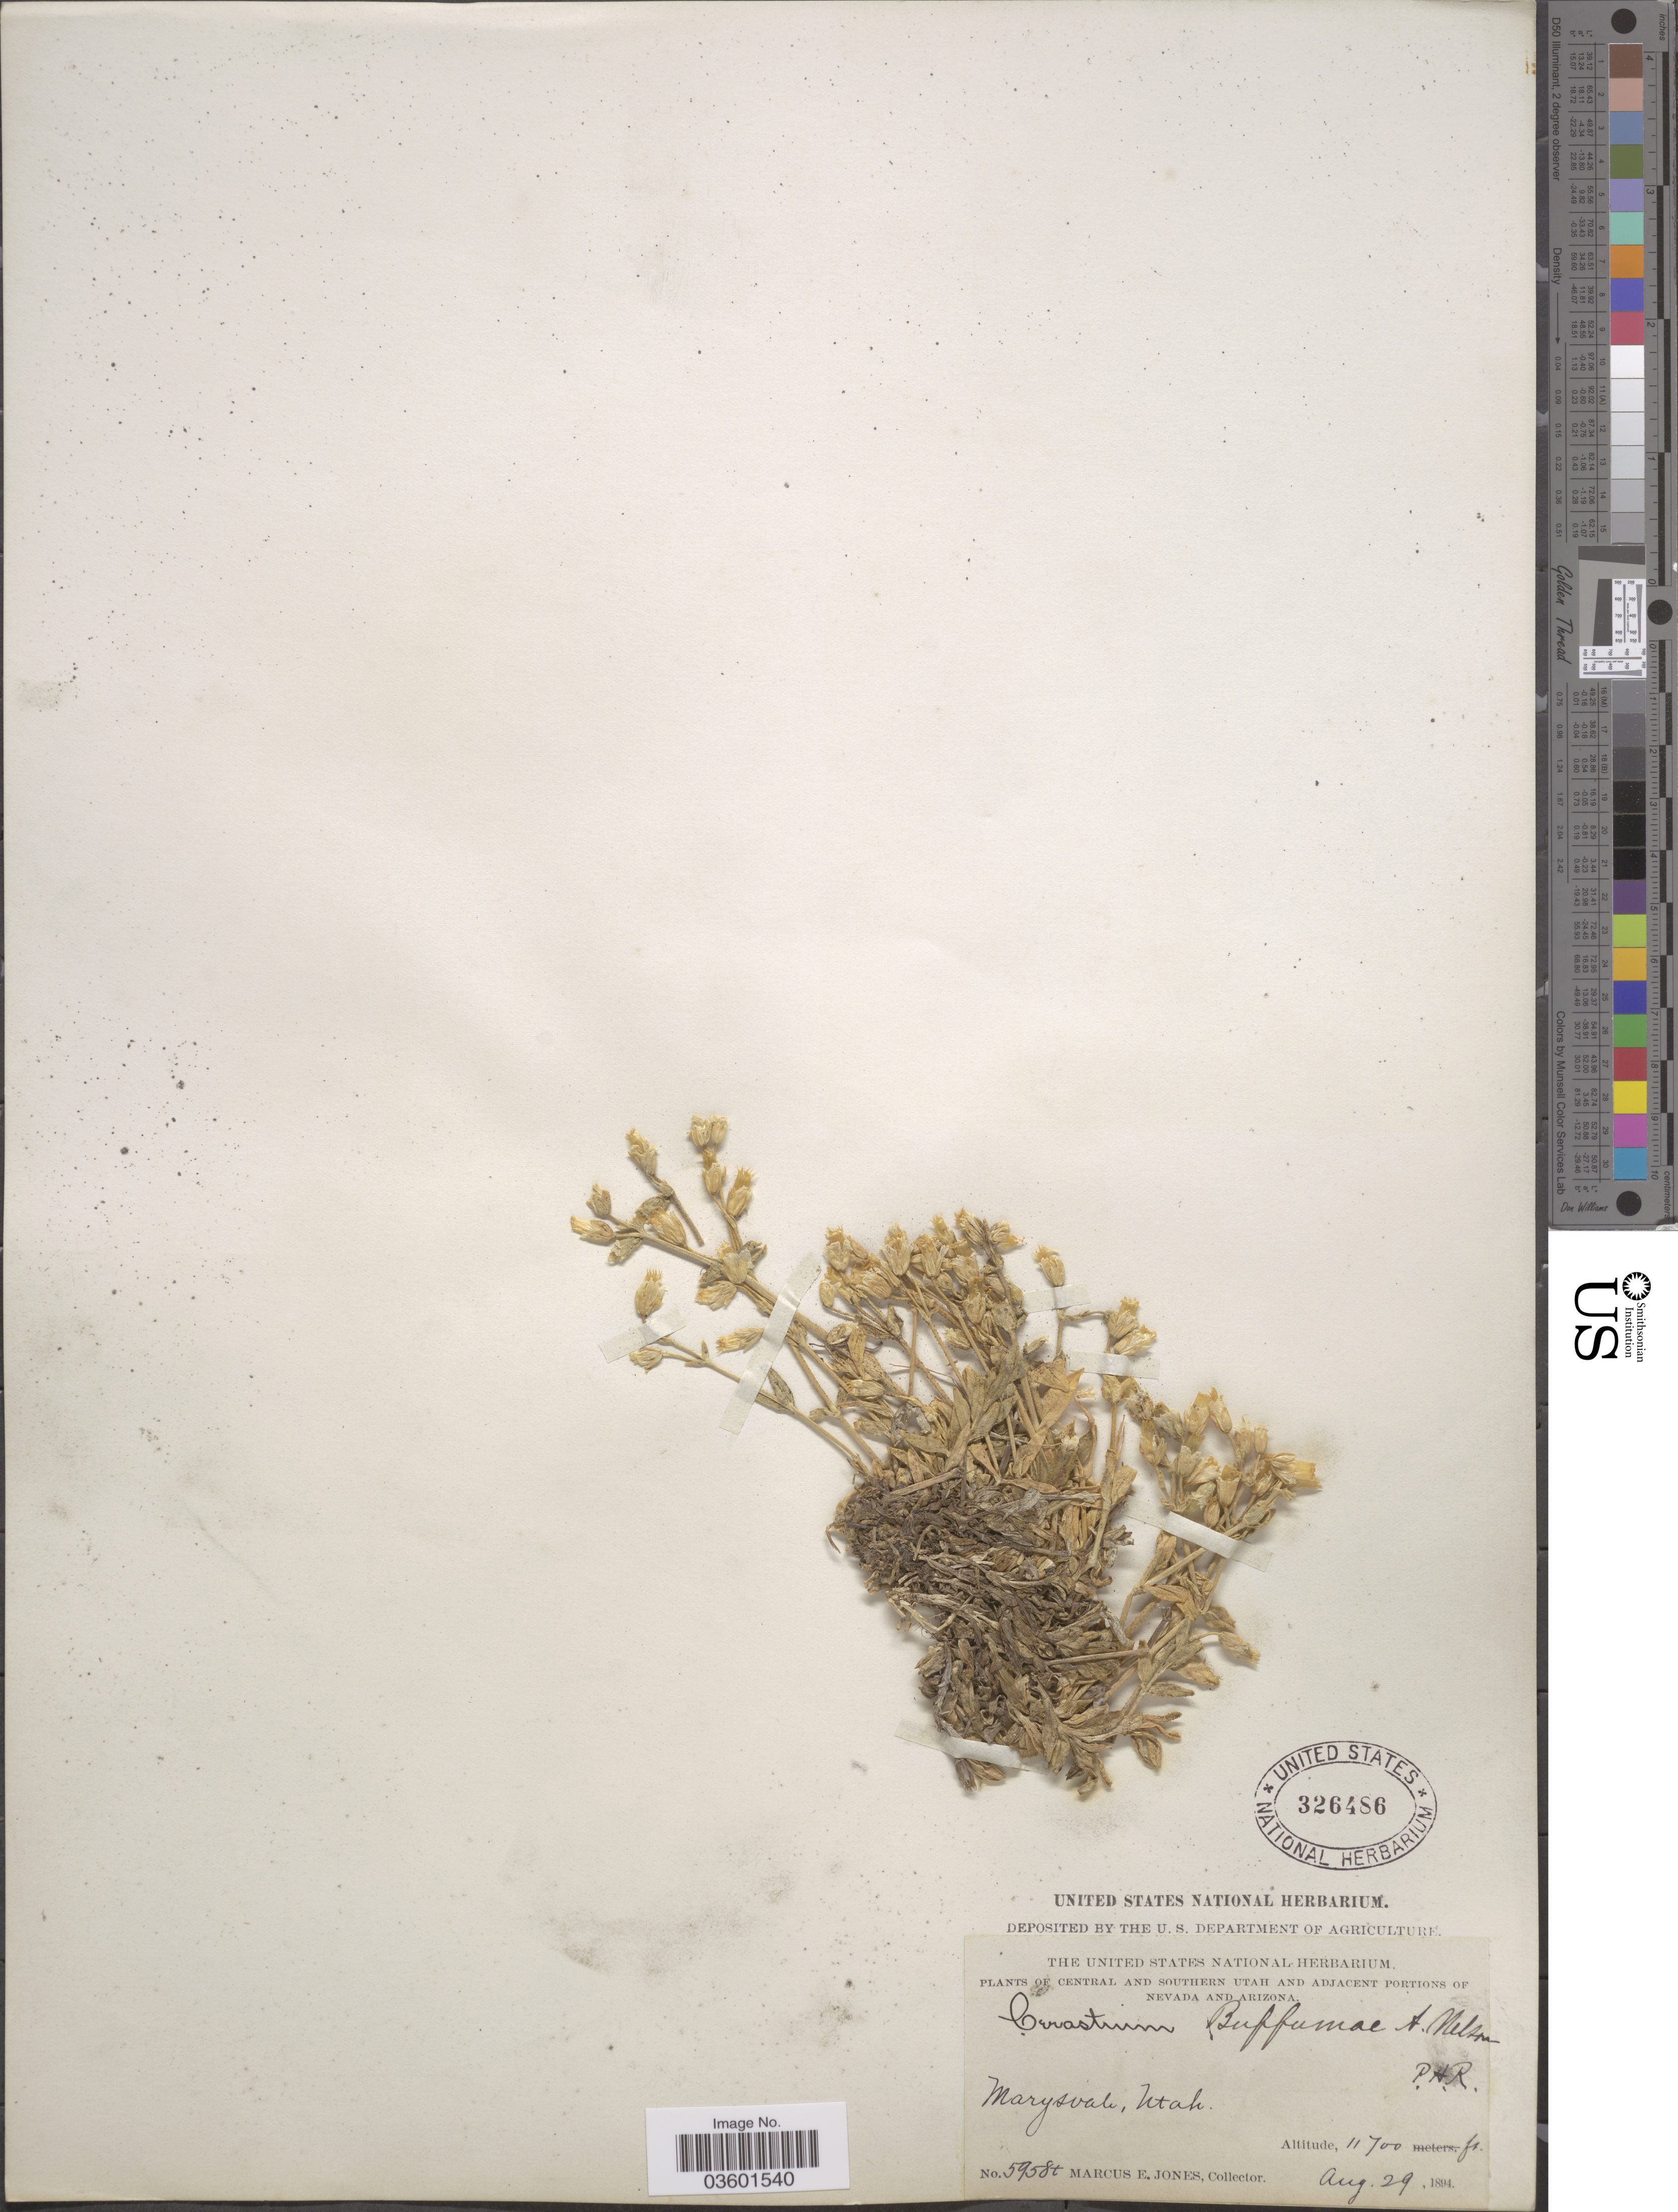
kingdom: Plantae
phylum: Tracheophyta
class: Magnoliopsida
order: Caryophyllales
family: Caryophyllaceae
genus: Cerastium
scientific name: Cerastium beeringianum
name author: Cham. & Schltdl.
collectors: M. E. Jones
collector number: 5958t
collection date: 1894-08-29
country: United States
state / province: Utah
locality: Central and Southern Utah. Marysvale.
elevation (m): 3566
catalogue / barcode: US 326486